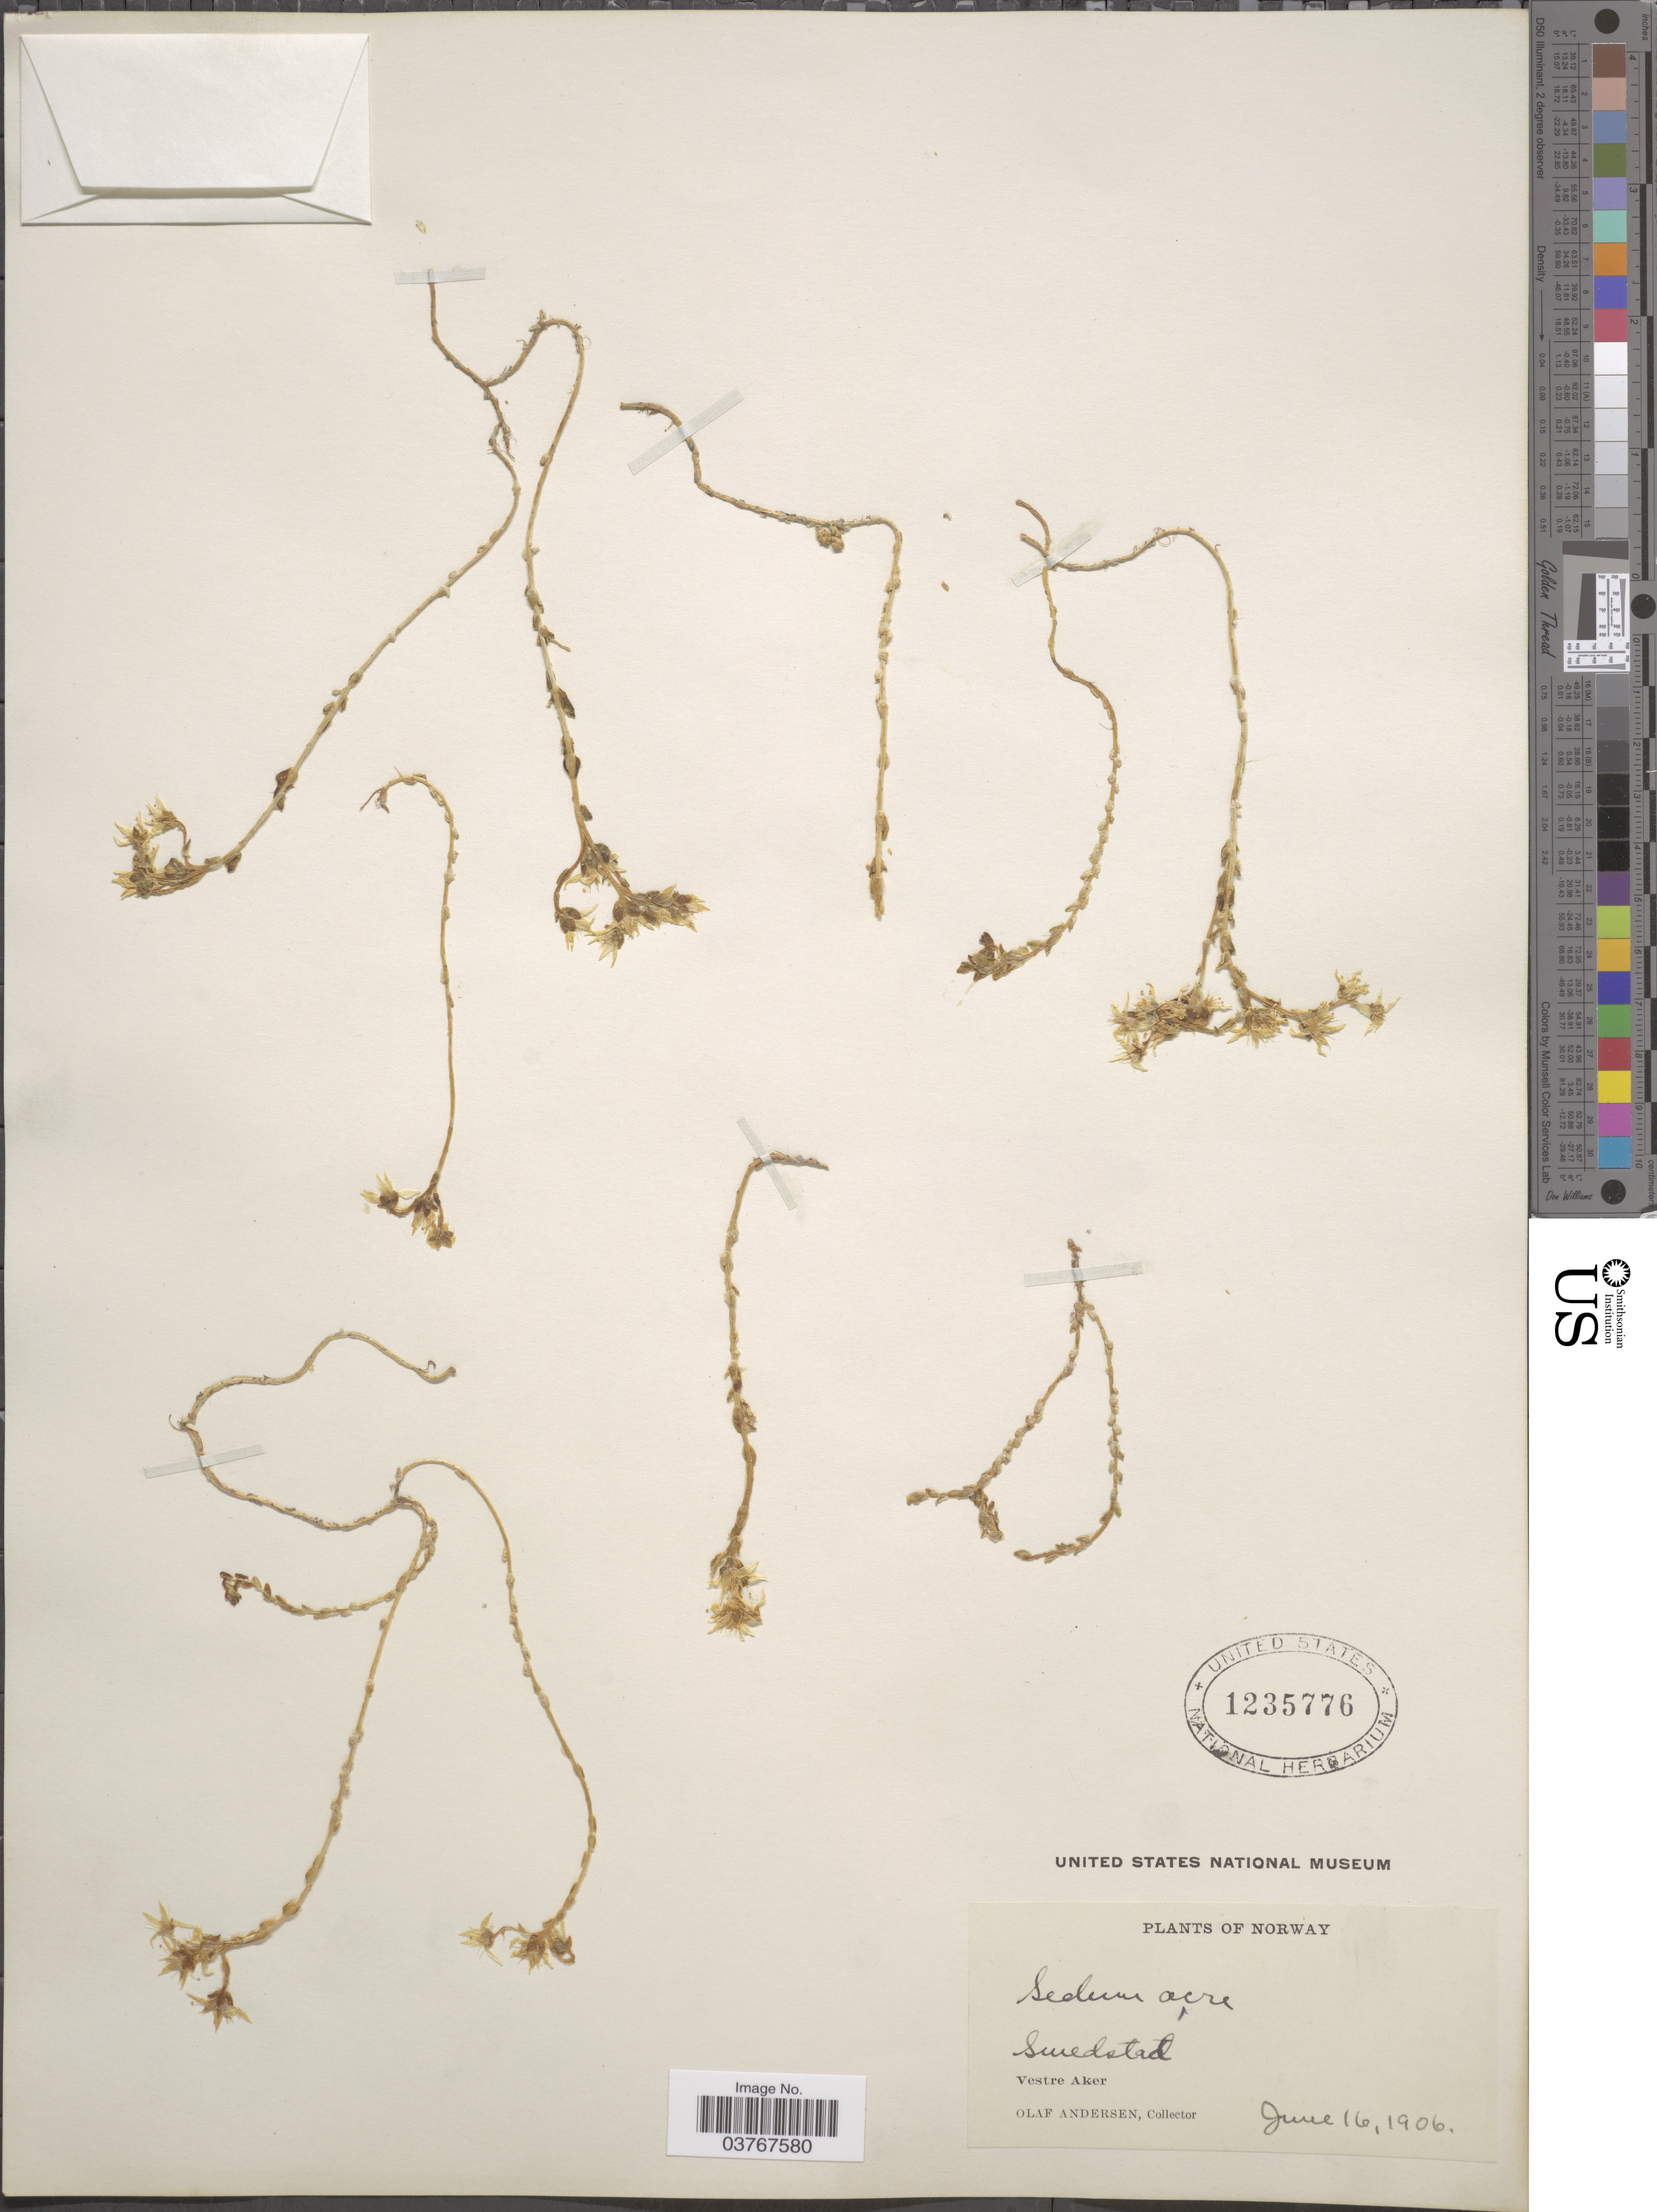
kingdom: Plantae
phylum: Tracheophyta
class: Magnoliopsida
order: Saxifragales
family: Crassulaceae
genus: Sedum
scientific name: Sedum acre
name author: L.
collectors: O. Andersen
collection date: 1916-06-16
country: Norway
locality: Smedstad. Vestre Aker.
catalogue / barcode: US 1235776